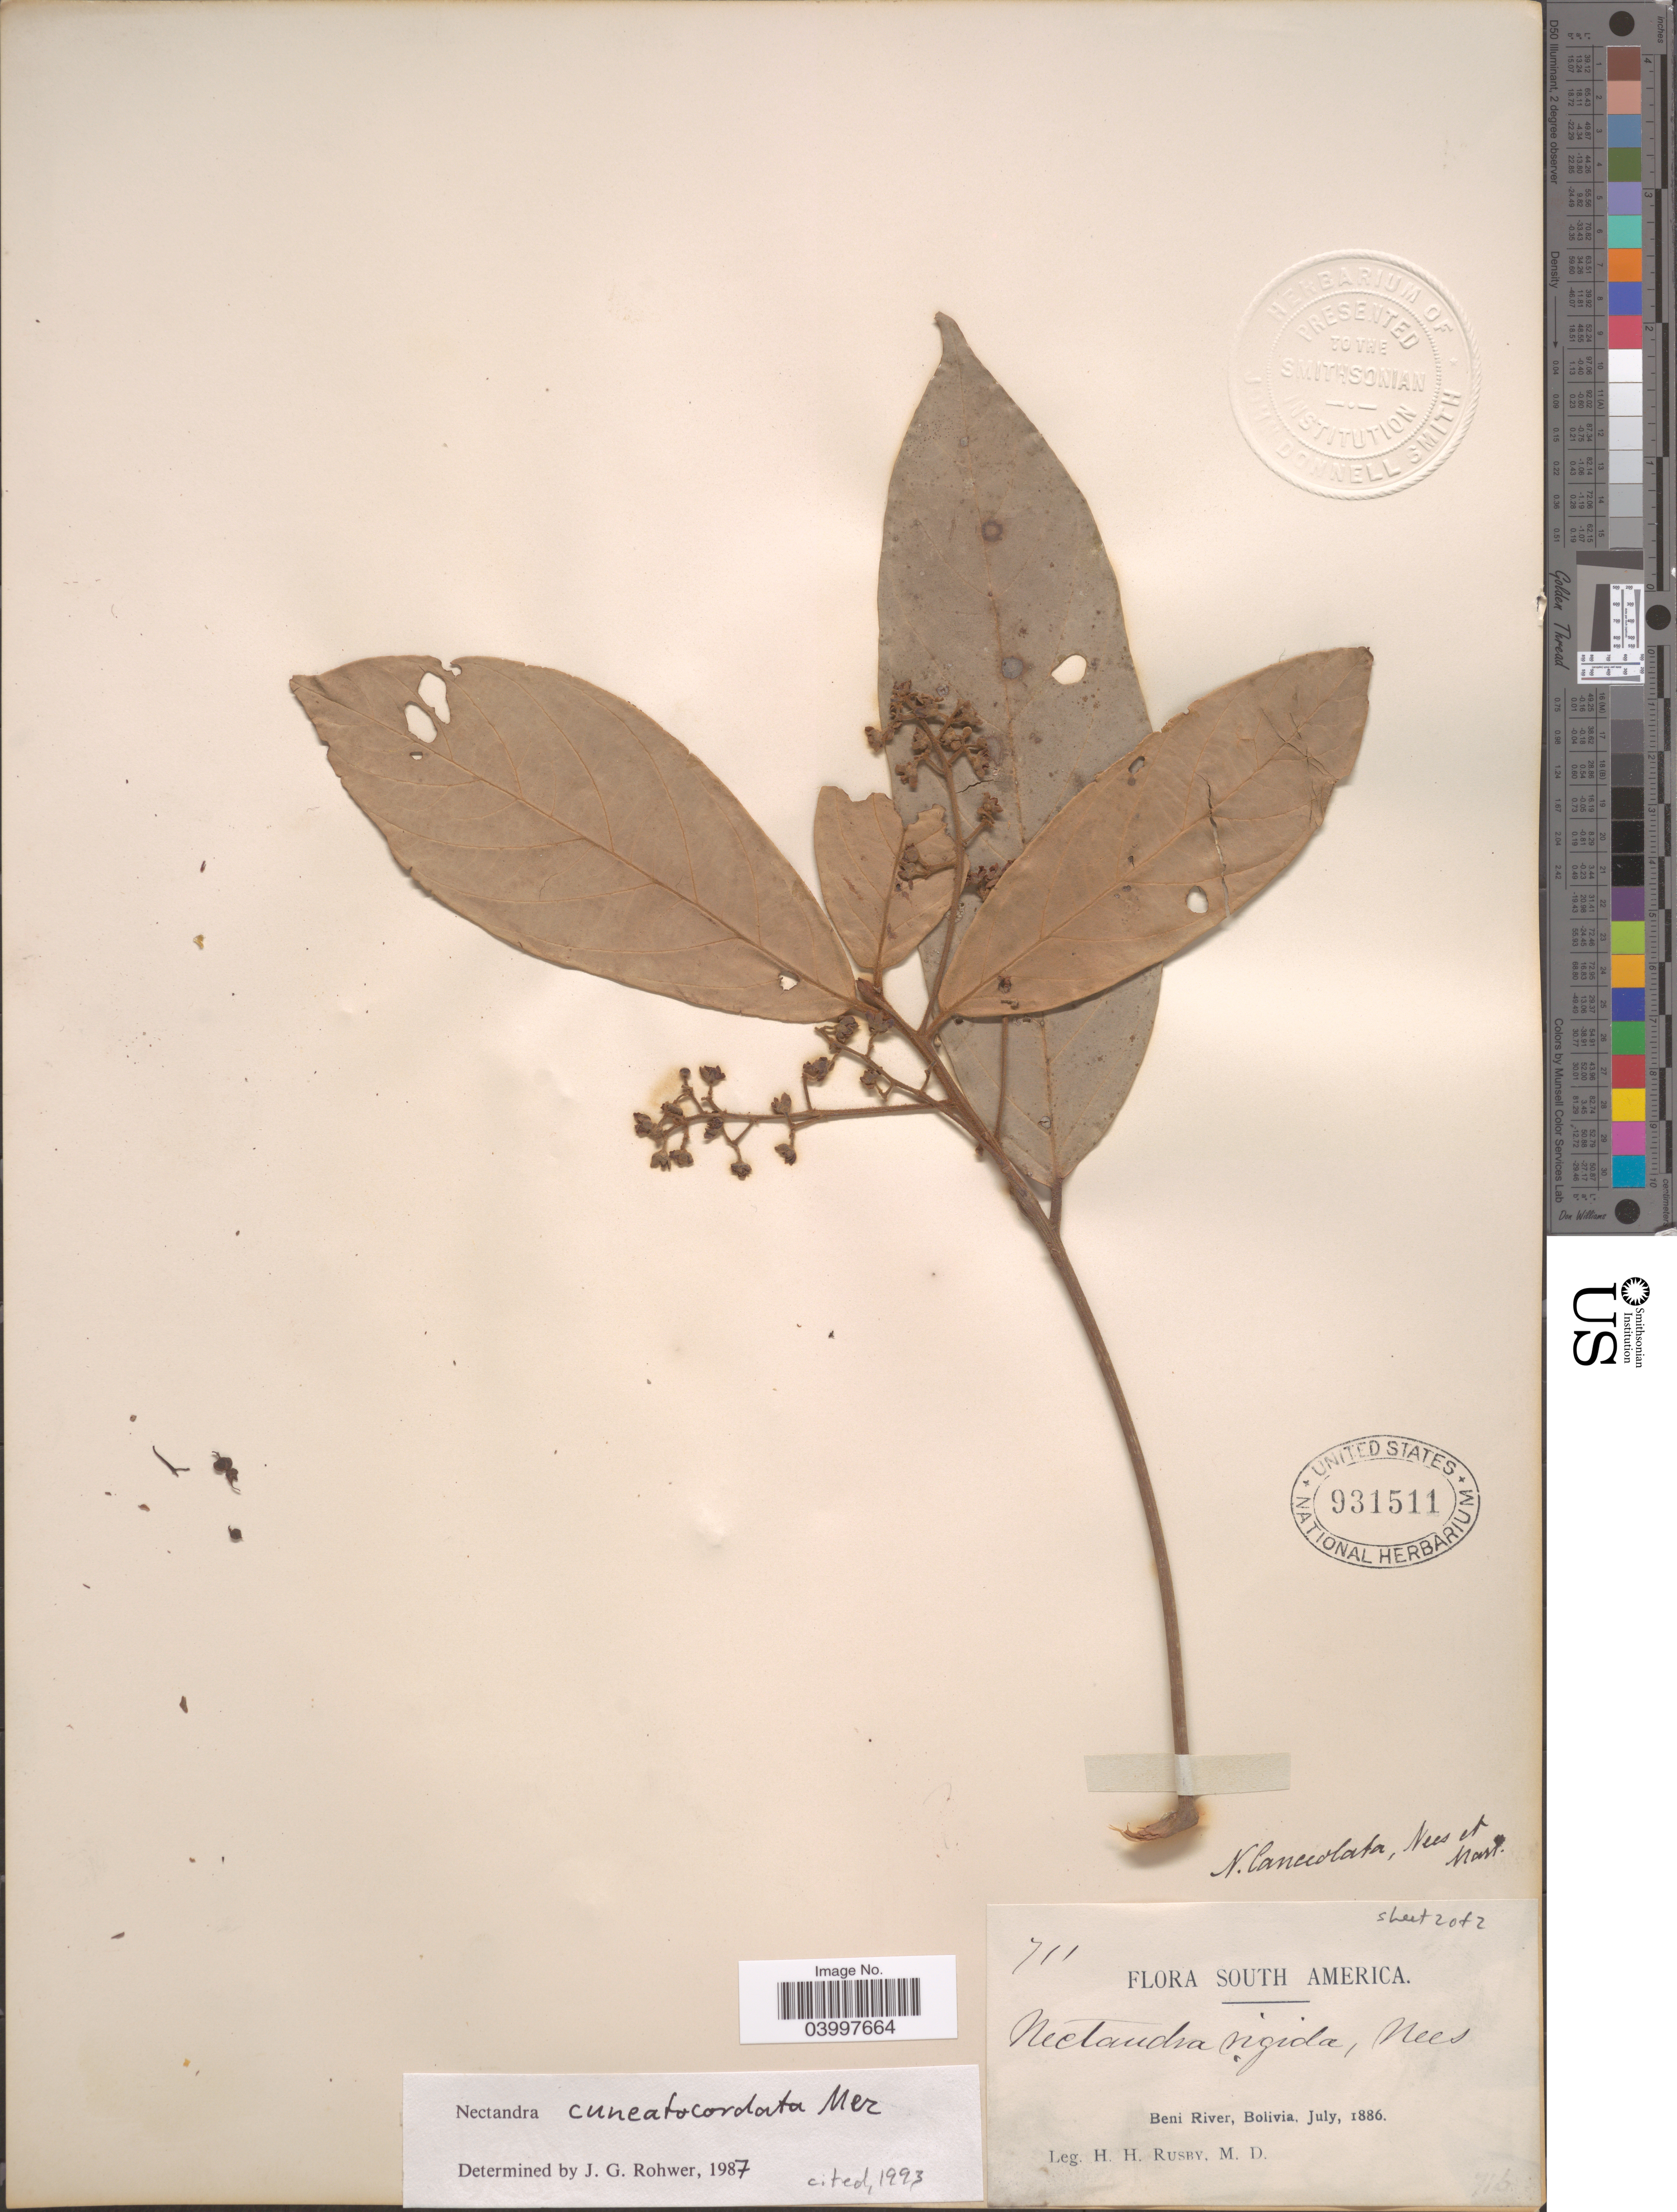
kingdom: Plantae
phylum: Tracheophyta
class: Magnoliopsida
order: Laurales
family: Lauraceae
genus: Nectandra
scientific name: Nectandra cuneato-cordata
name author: Mez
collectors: H. H. Rusby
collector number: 711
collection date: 1886-07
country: Bolivia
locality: Beni River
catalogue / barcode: US 931511